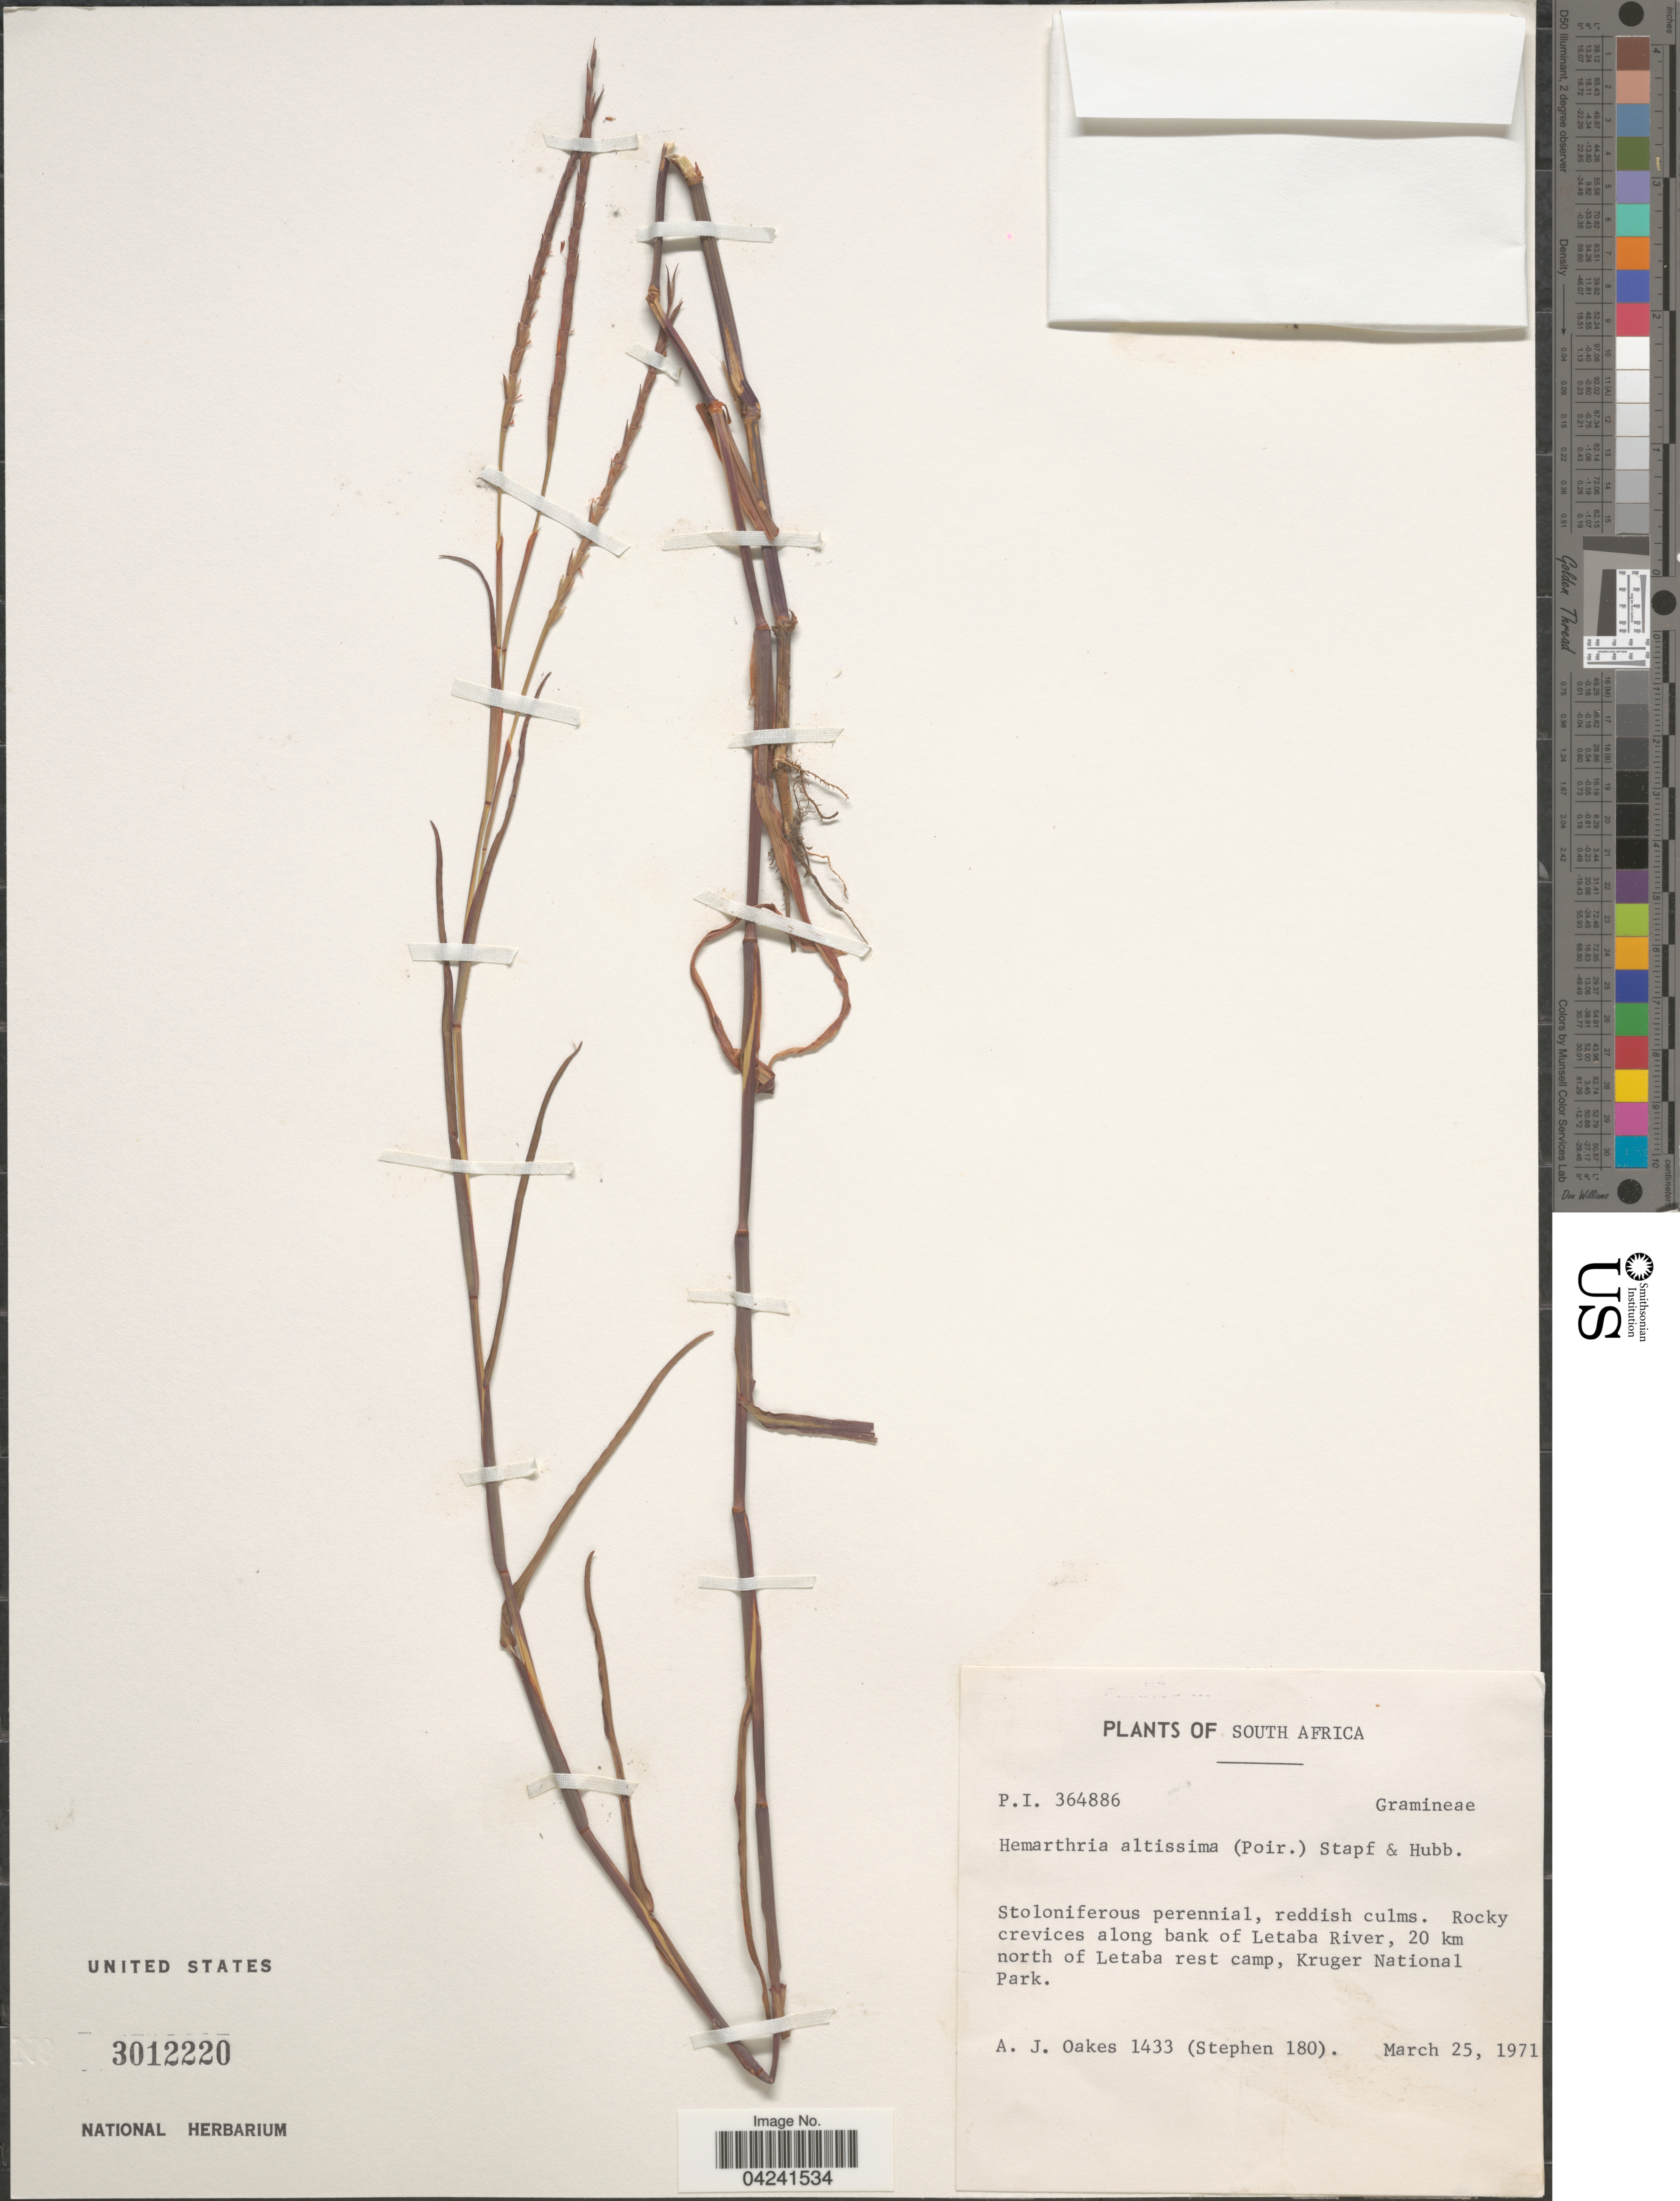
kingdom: Plantae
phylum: Tracheophyta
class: Liliopsida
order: Poales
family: Poaceae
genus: Hemarthria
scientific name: Hemarthria altissima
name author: (Poir.) Stapf & C. E. Hubb.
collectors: A. Oakes & Stephen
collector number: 1433/180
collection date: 1971-03-25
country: South Africa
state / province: Limpopo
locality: Rocky crevices along bank of Letaba River, 20 km north of Letaba rest camp, Kruger National Park.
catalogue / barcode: US 3012220